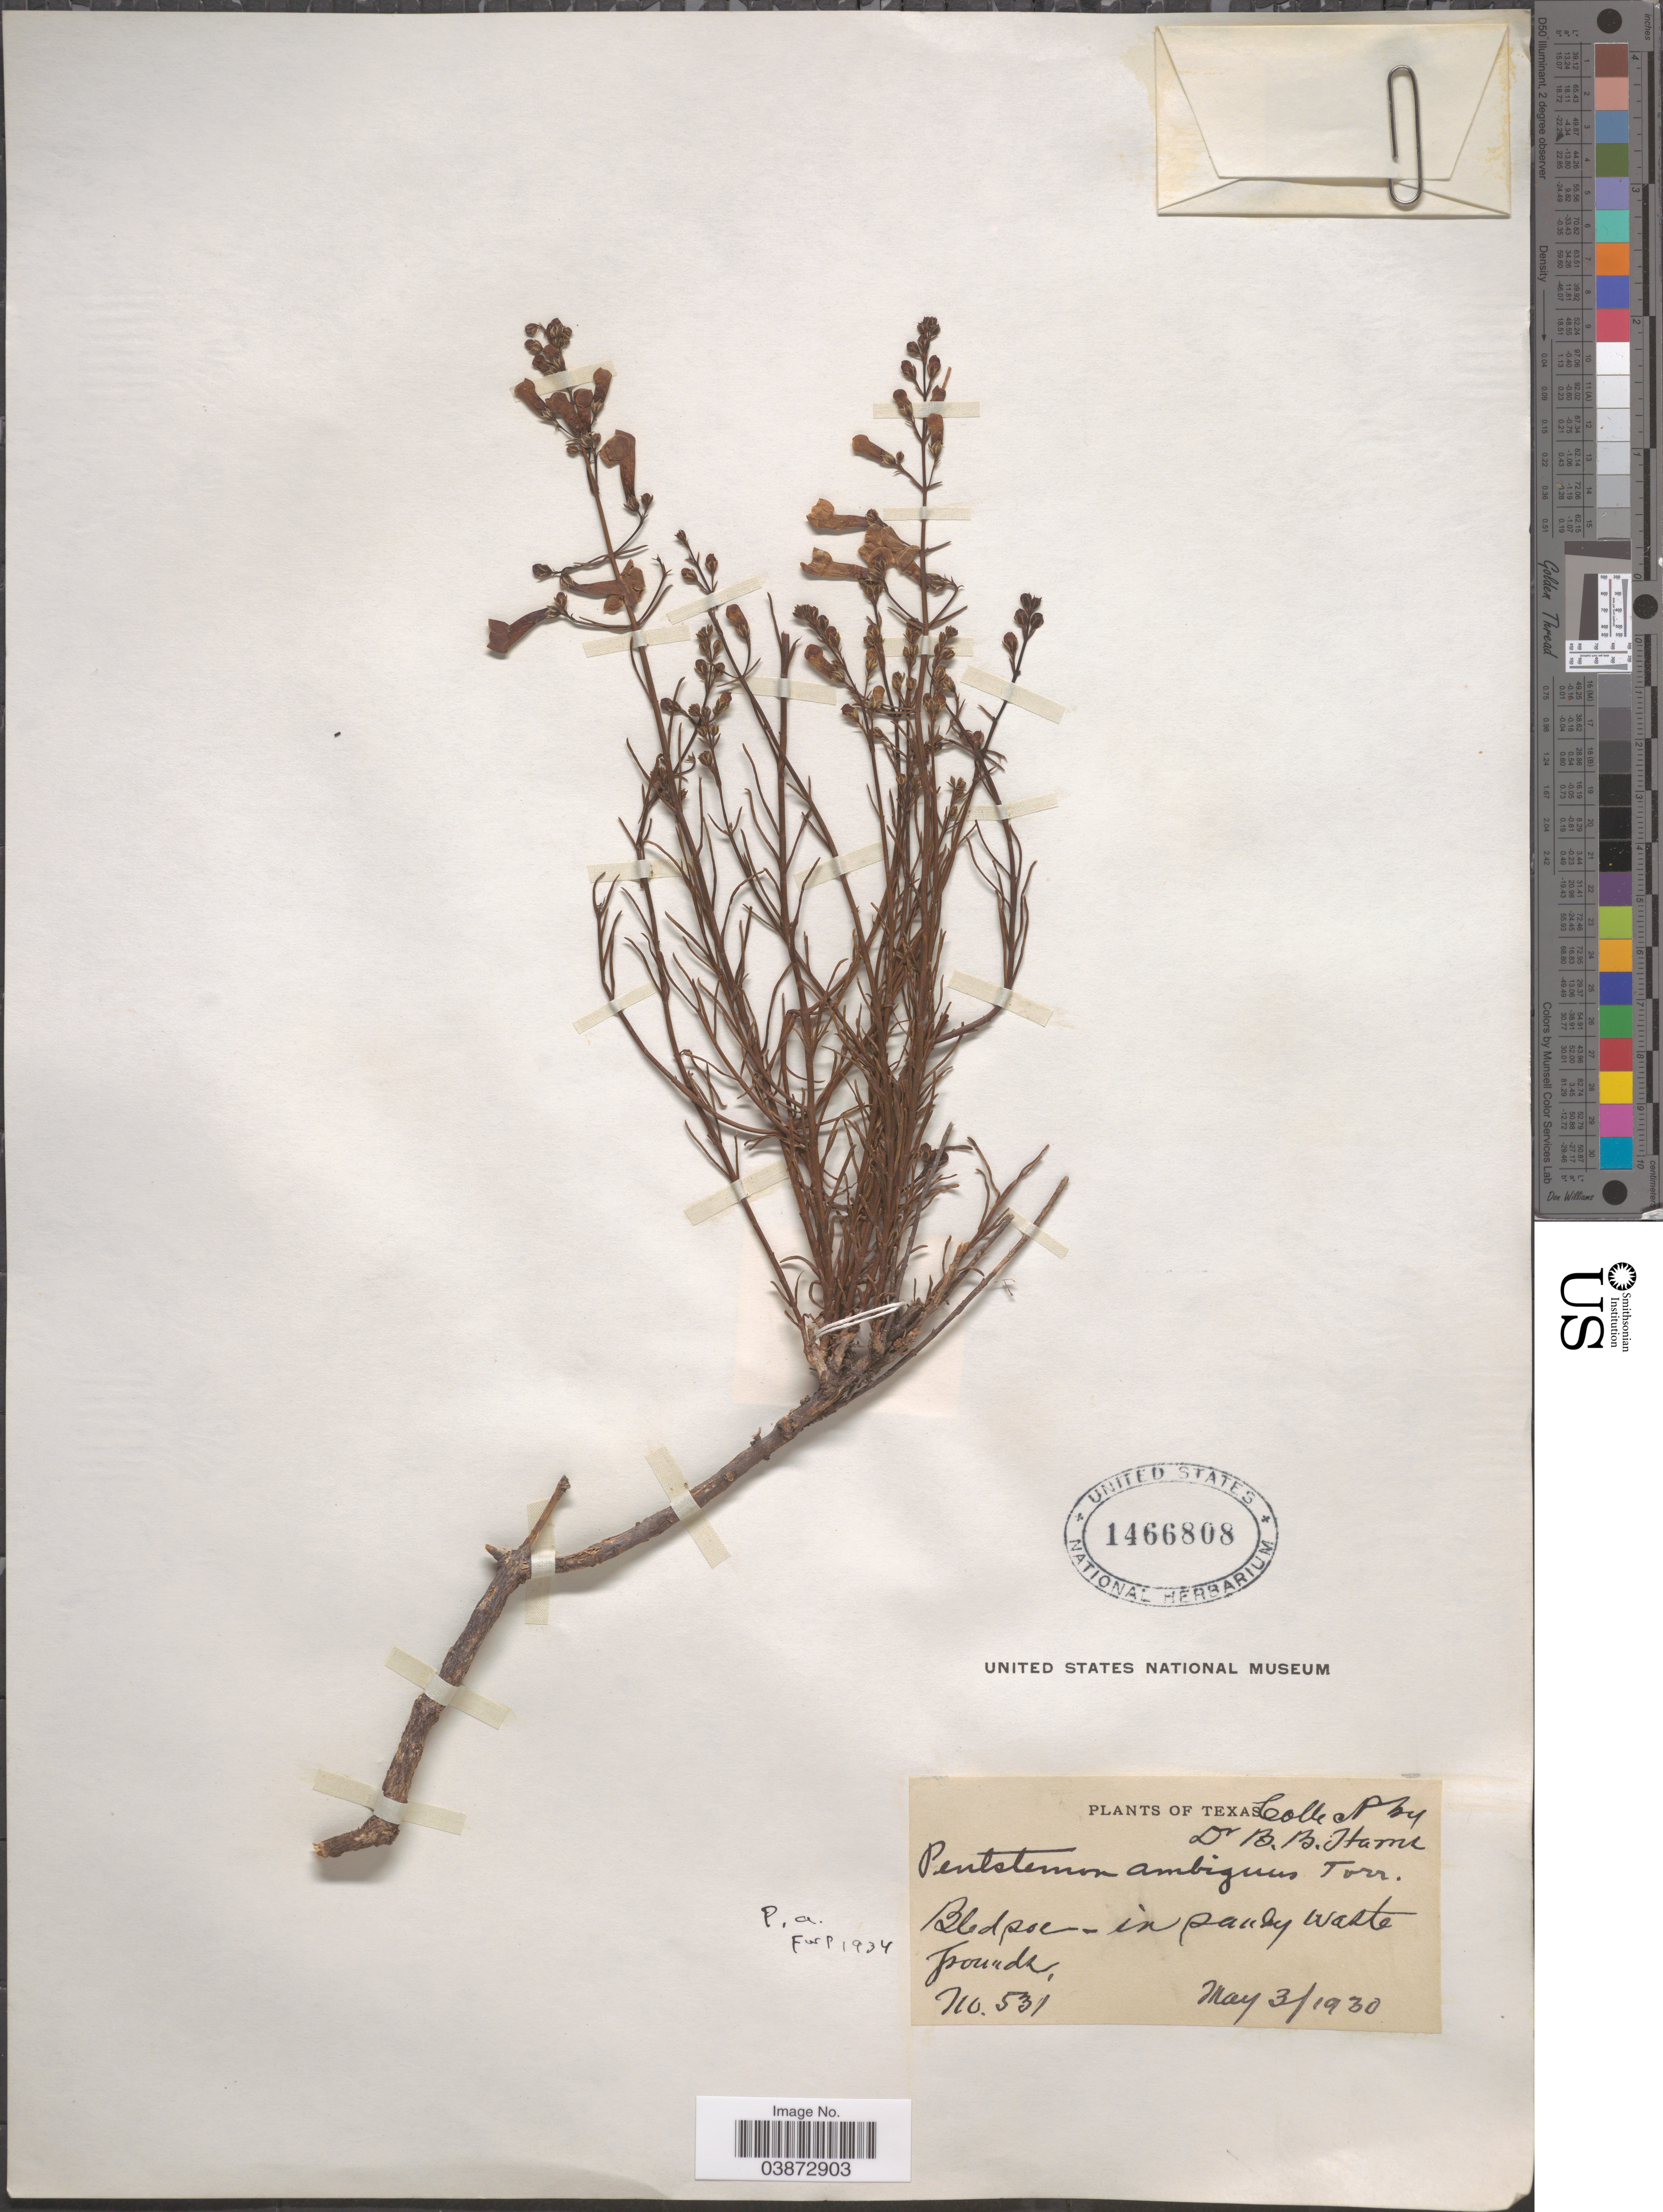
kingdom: Plantae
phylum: Tracheophyta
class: Magnoliopsida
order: Lamiales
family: Plantaginaceae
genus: Penstemon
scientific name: Penstemon ambiguus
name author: Torr.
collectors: B. B. Harris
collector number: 531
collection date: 1930-05-03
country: United States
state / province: Texas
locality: Bledsoe.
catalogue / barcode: US 1466808